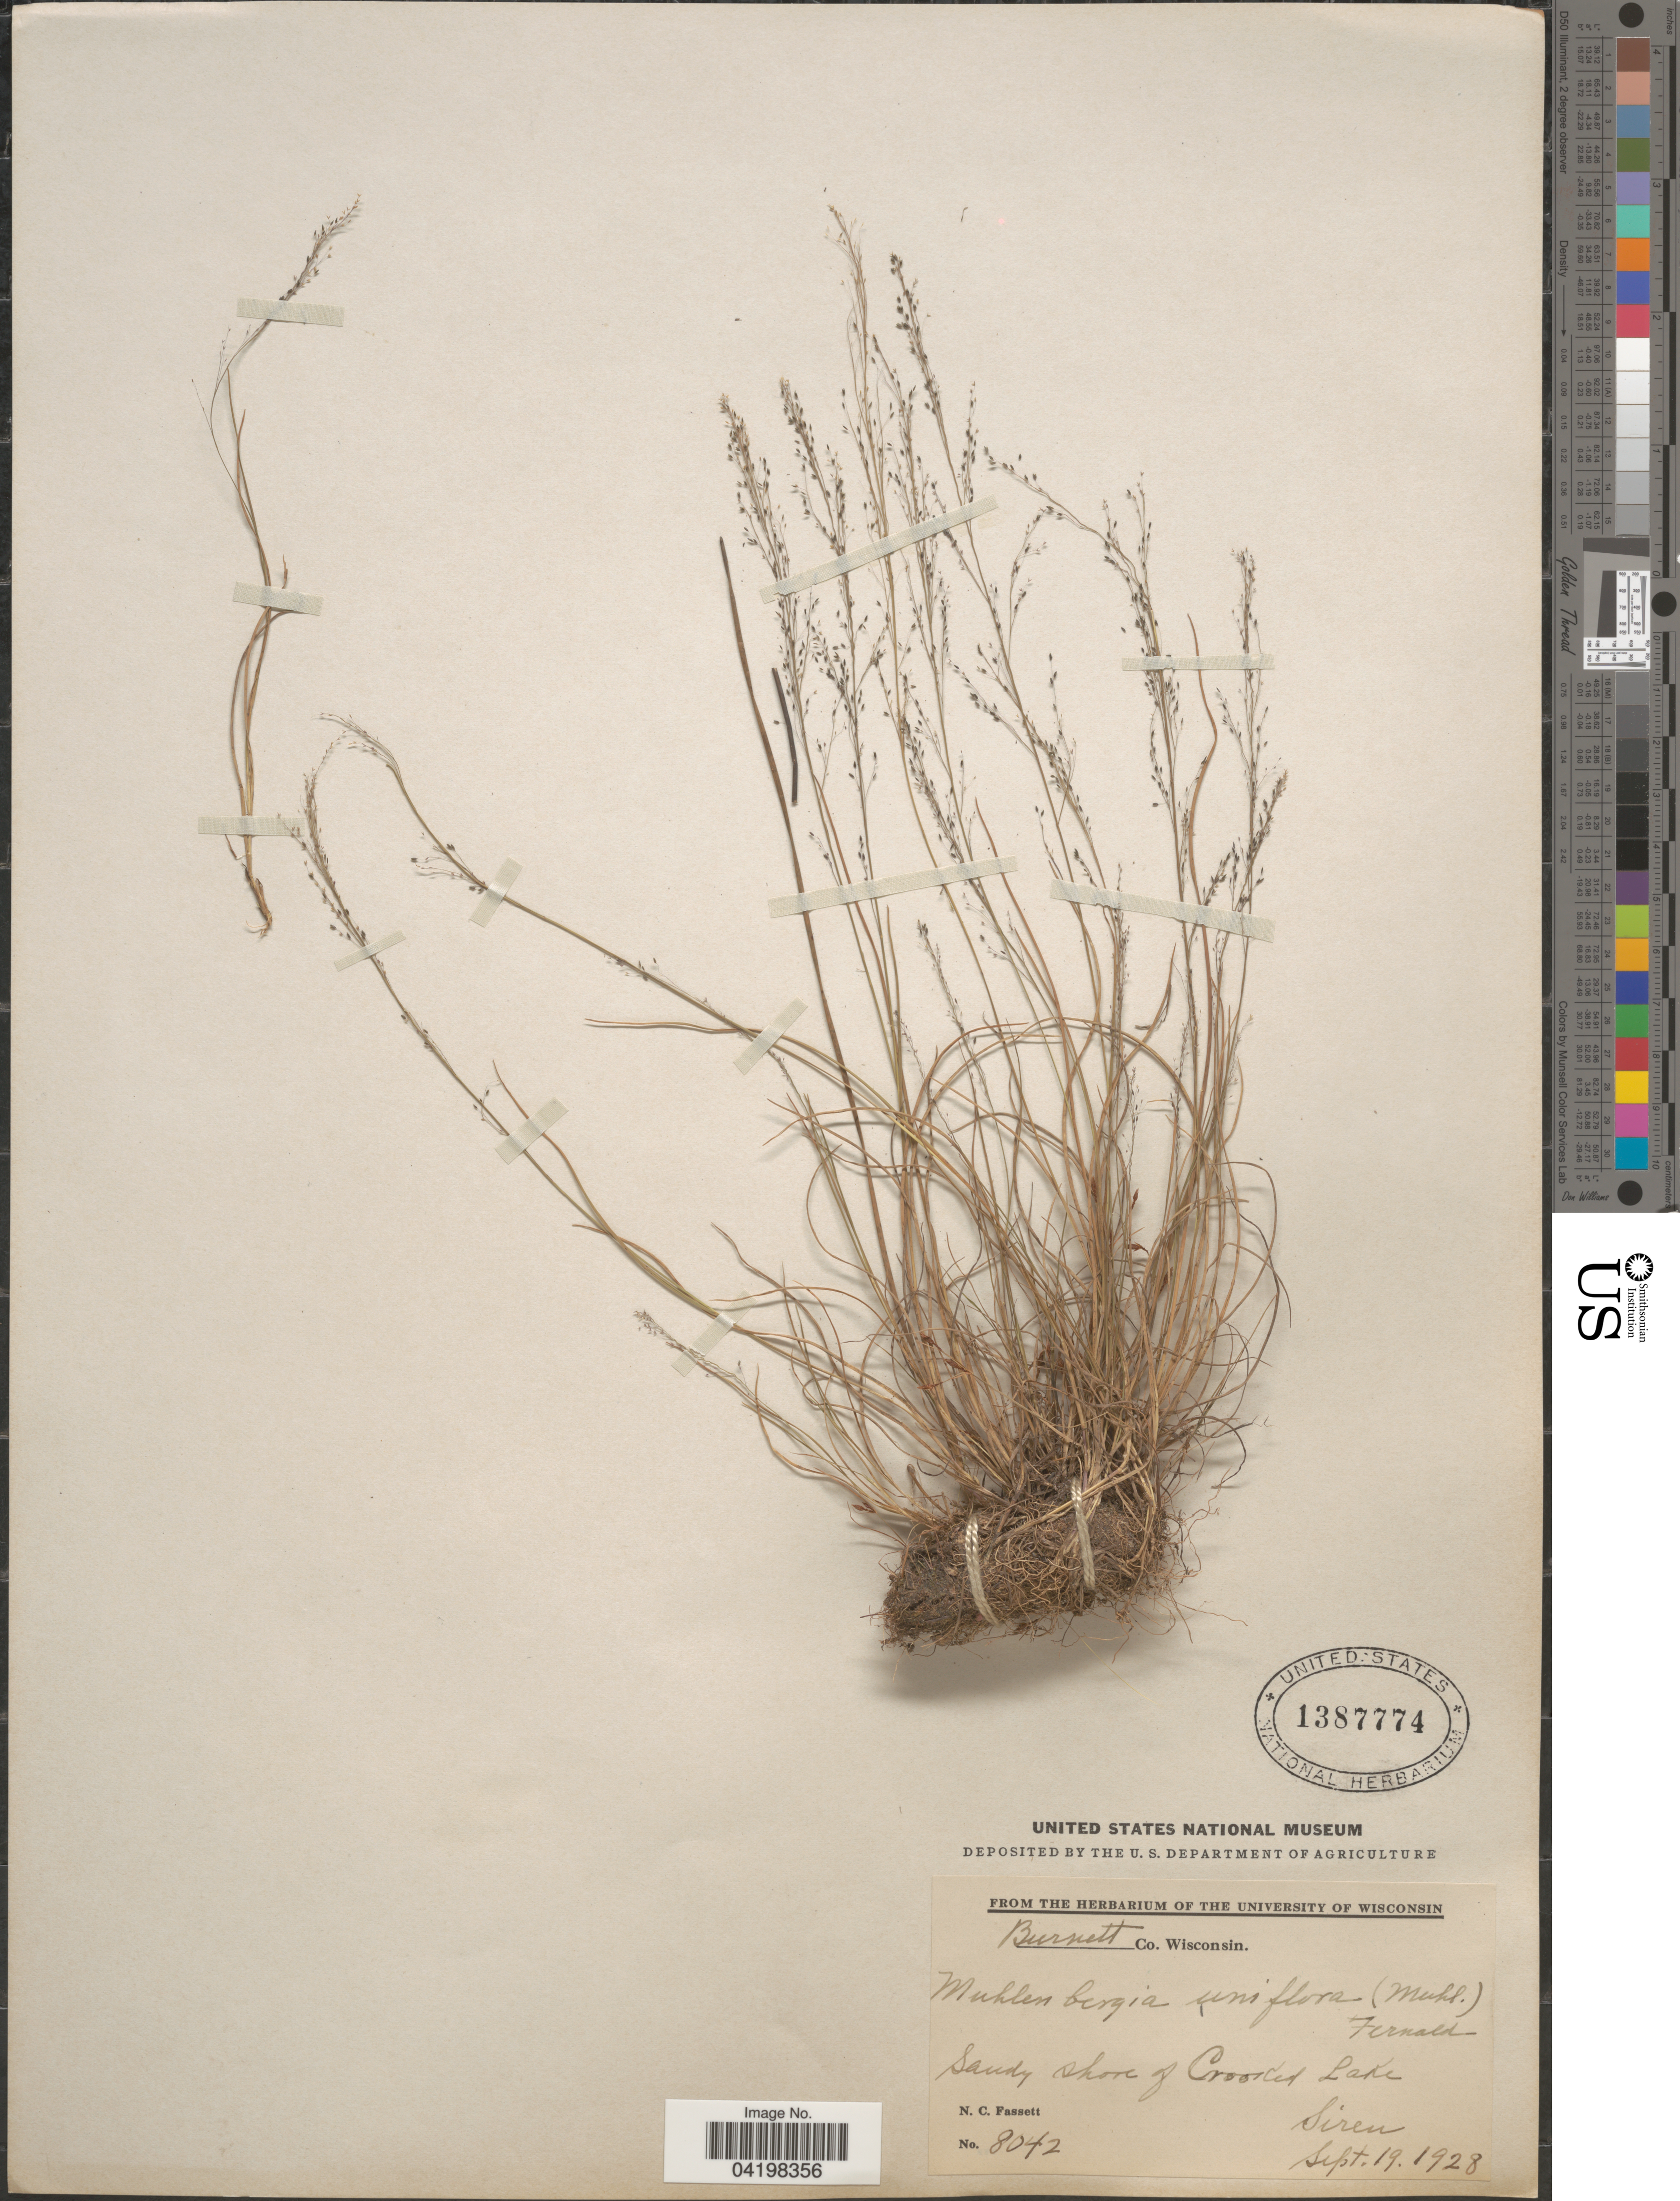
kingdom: Plantae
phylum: Tracheophyta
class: Liliopsida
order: Poales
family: Poaceae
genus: Muhlenbergia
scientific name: Muhlenbergia uniflora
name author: (Muhl.) Fernald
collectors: N. C. Fassett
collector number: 8042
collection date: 1928-09-19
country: United States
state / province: Wisconsin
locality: Burnett Co. Sandy shore of Crooked Lake. Siren.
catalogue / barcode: US 1387774